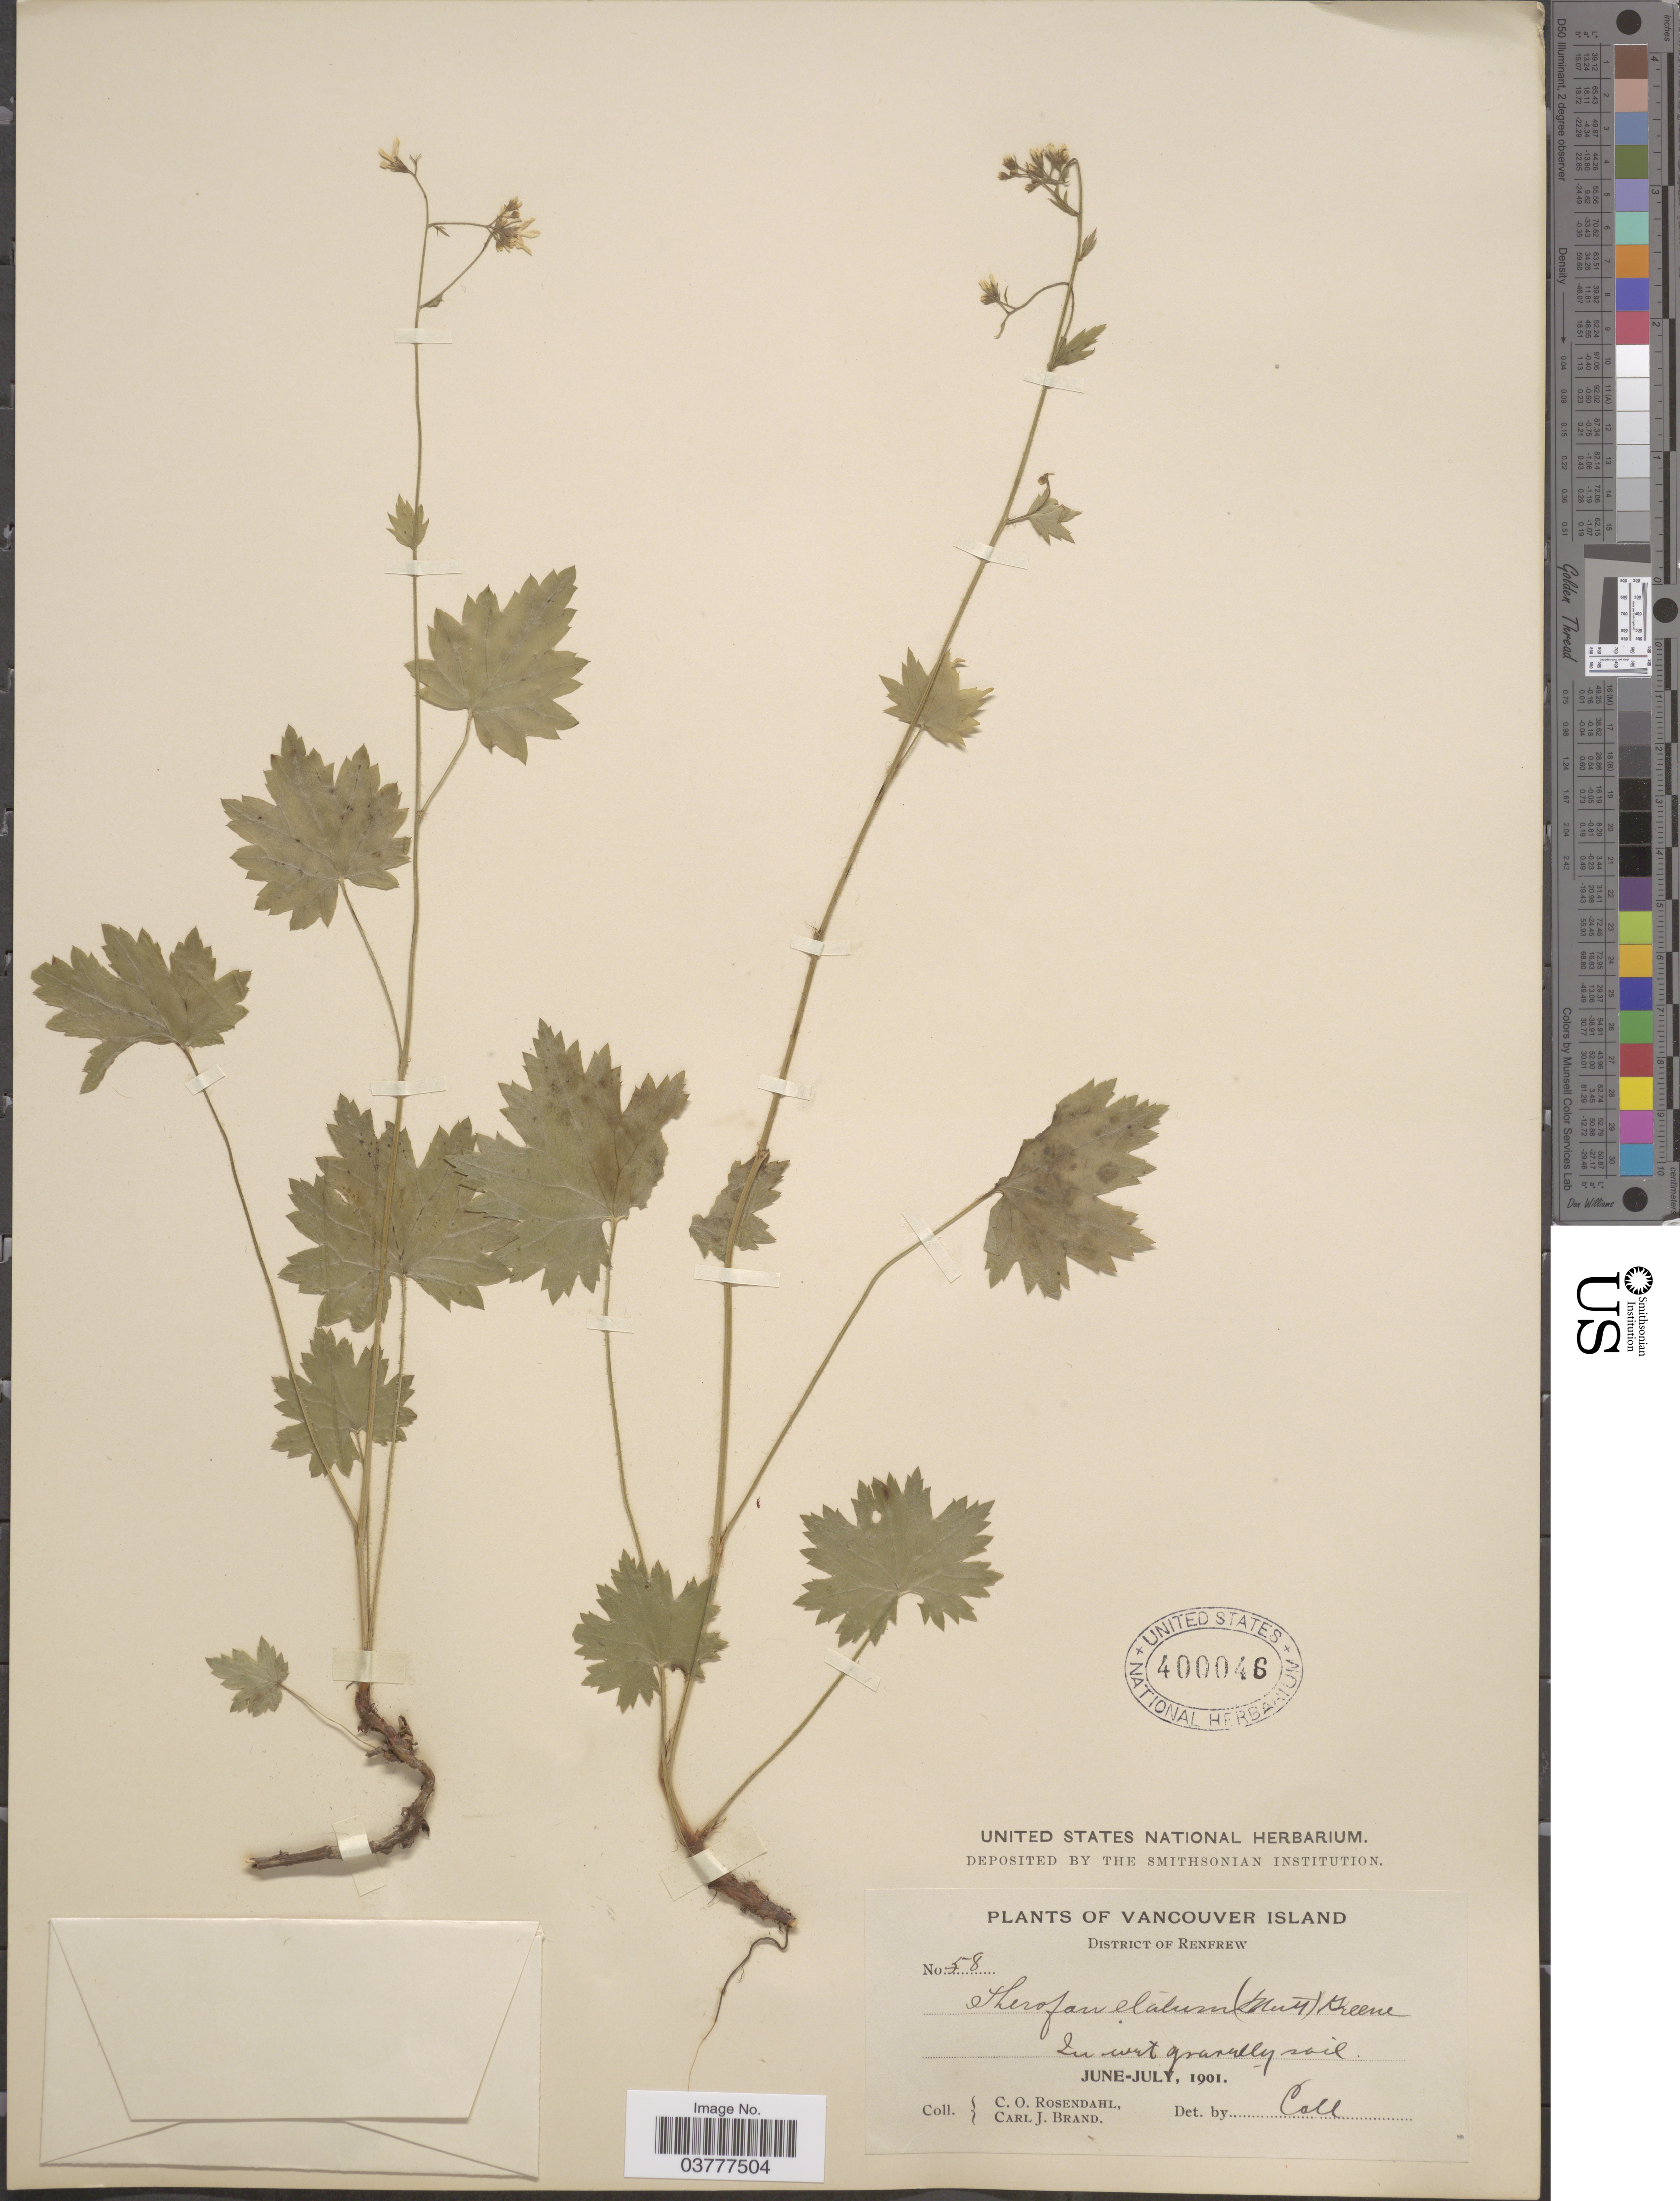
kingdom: Plantae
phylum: Tracheophyta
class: Magnoliopsida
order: Saxifragales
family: Saxifragaceae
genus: Boykinia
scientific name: Boykinia elata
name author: Greene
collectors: C. O. Rosendahl & C. J. Brand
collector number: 58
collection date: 1901-06/1901-07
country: Canada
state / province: British Columbia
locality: Vancouver Island. District of Renfrew.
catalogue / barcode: US 400046